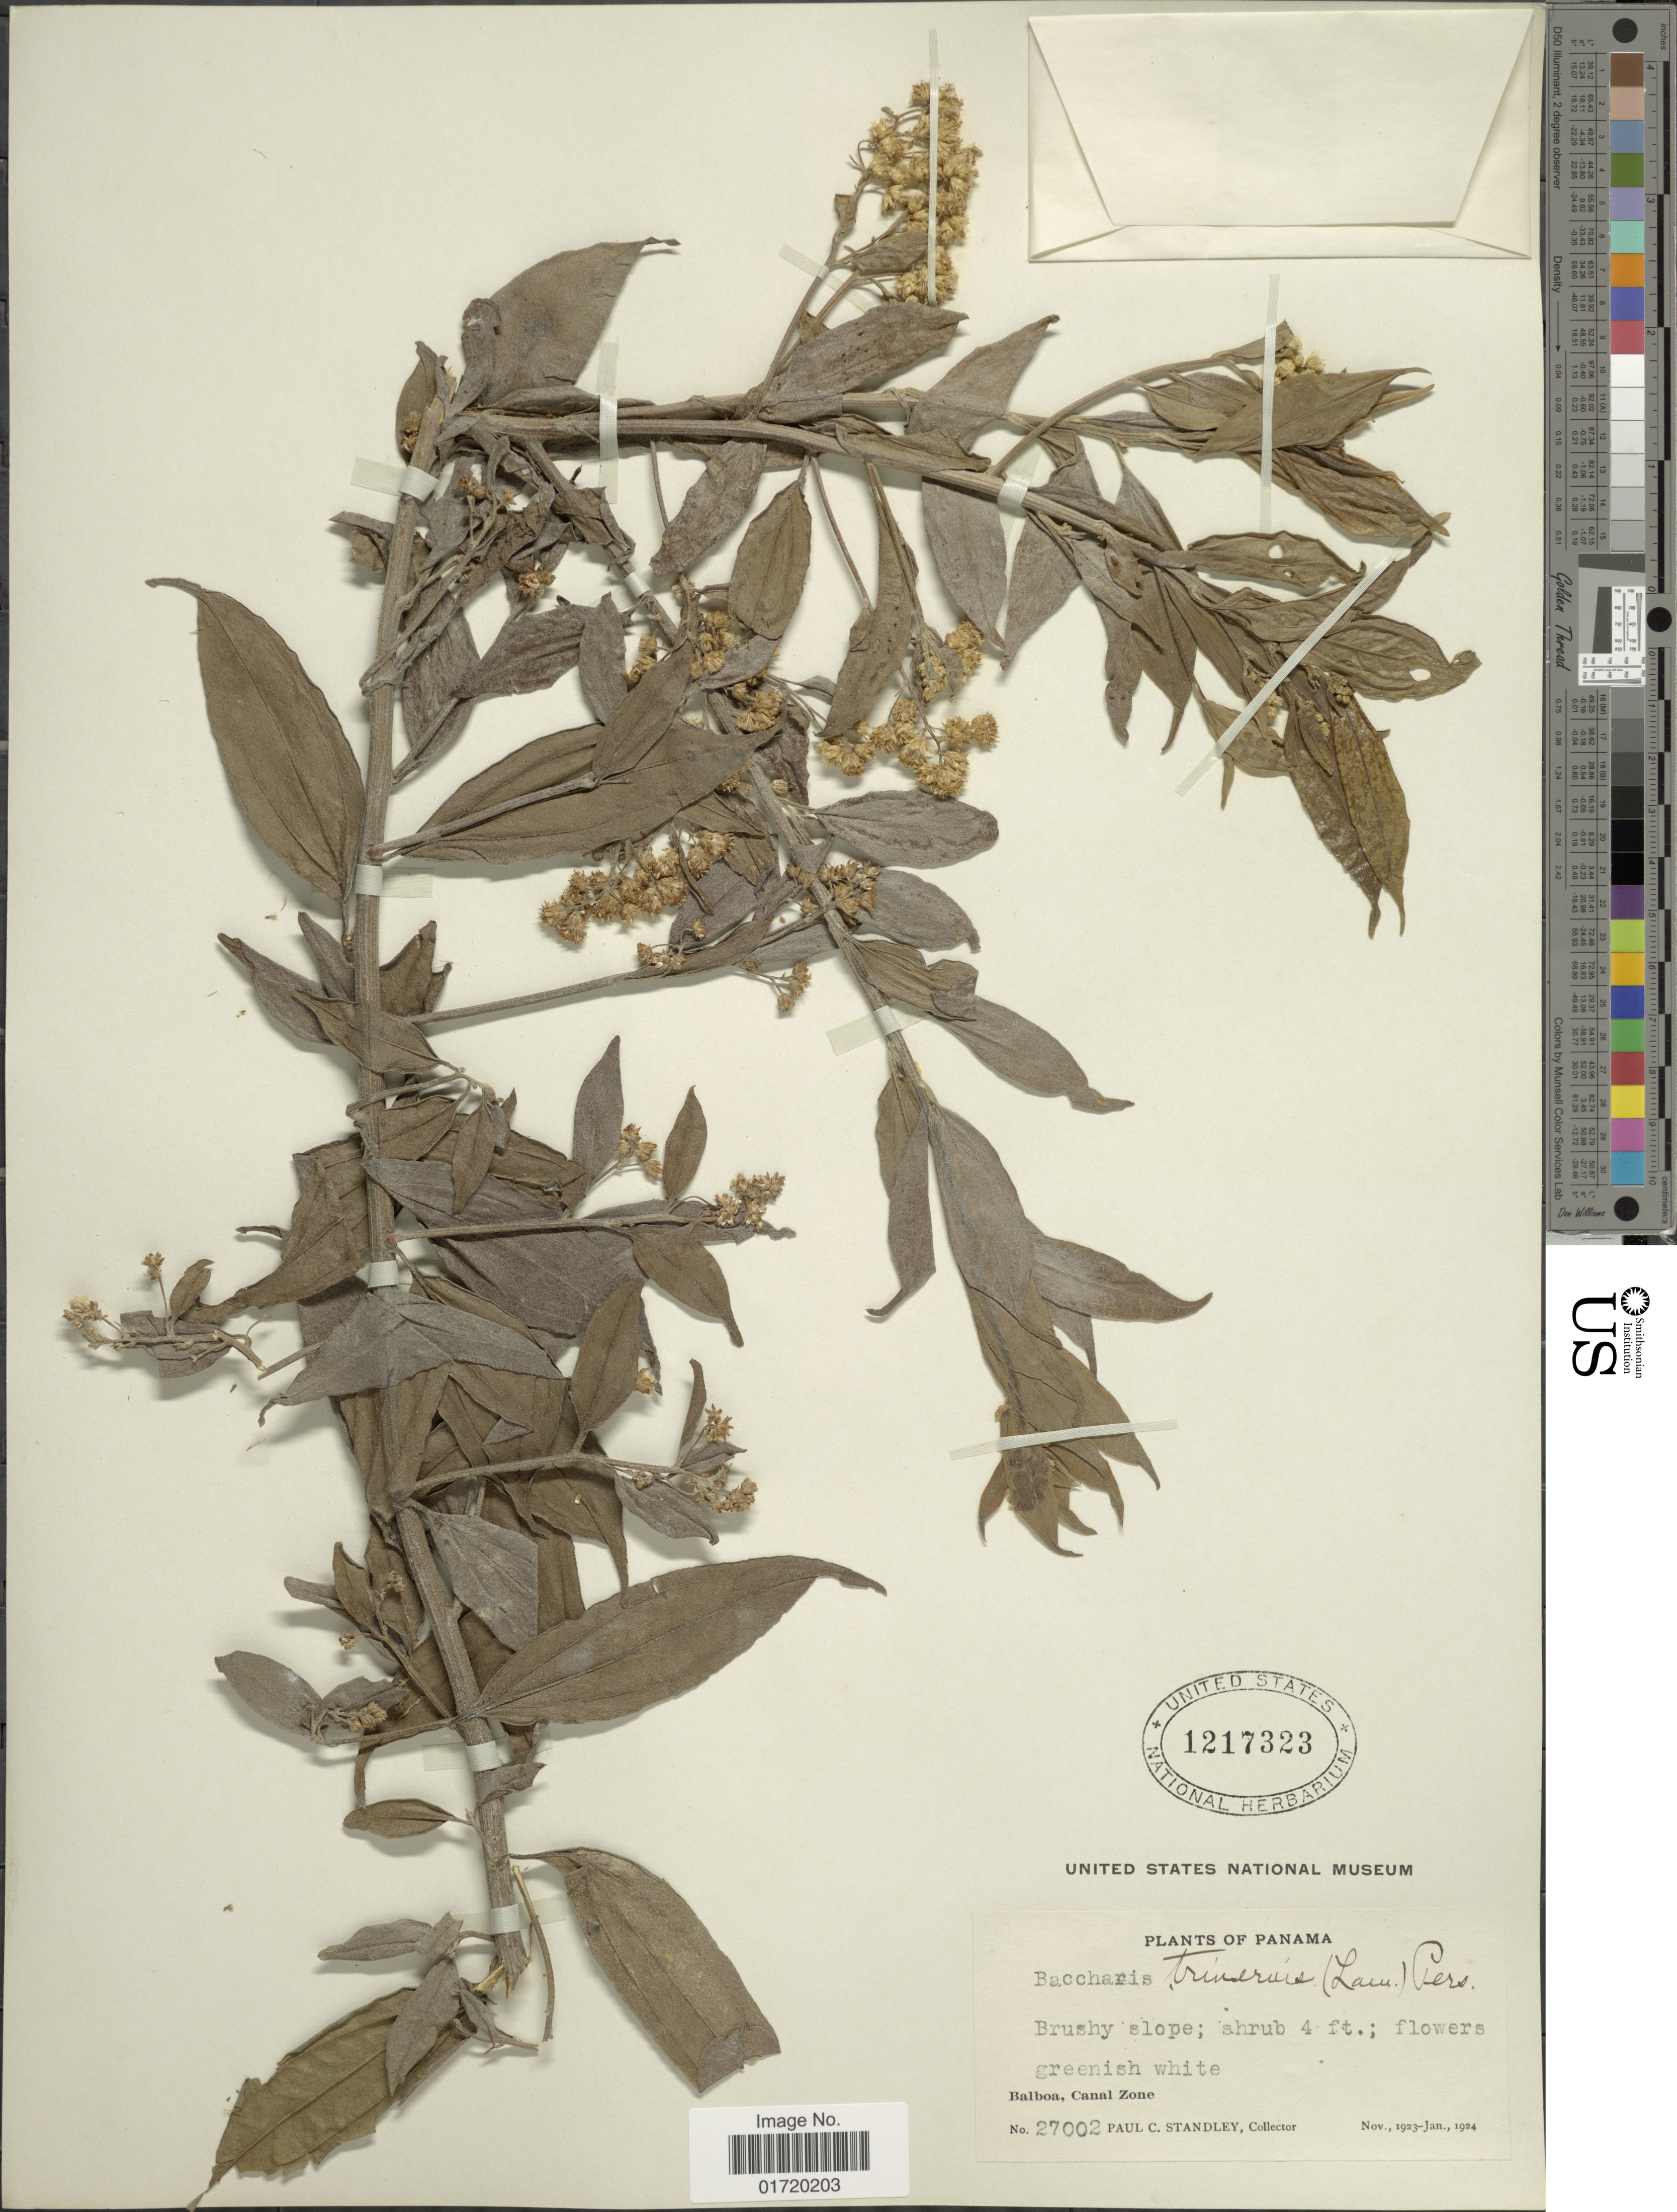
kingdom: Plantae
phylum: Tracheophyta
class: Magnoliopsida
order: Asterales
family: Asteraceae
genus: Baccharis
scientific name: Baccharis trinervis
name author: (Lam.) Pers.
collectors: P. C. Standley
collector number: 27002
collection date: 1923-11/1924-01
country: Panama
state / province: Colón / Panamá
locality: Balboa, Canal Zone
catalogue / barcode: US 1217323